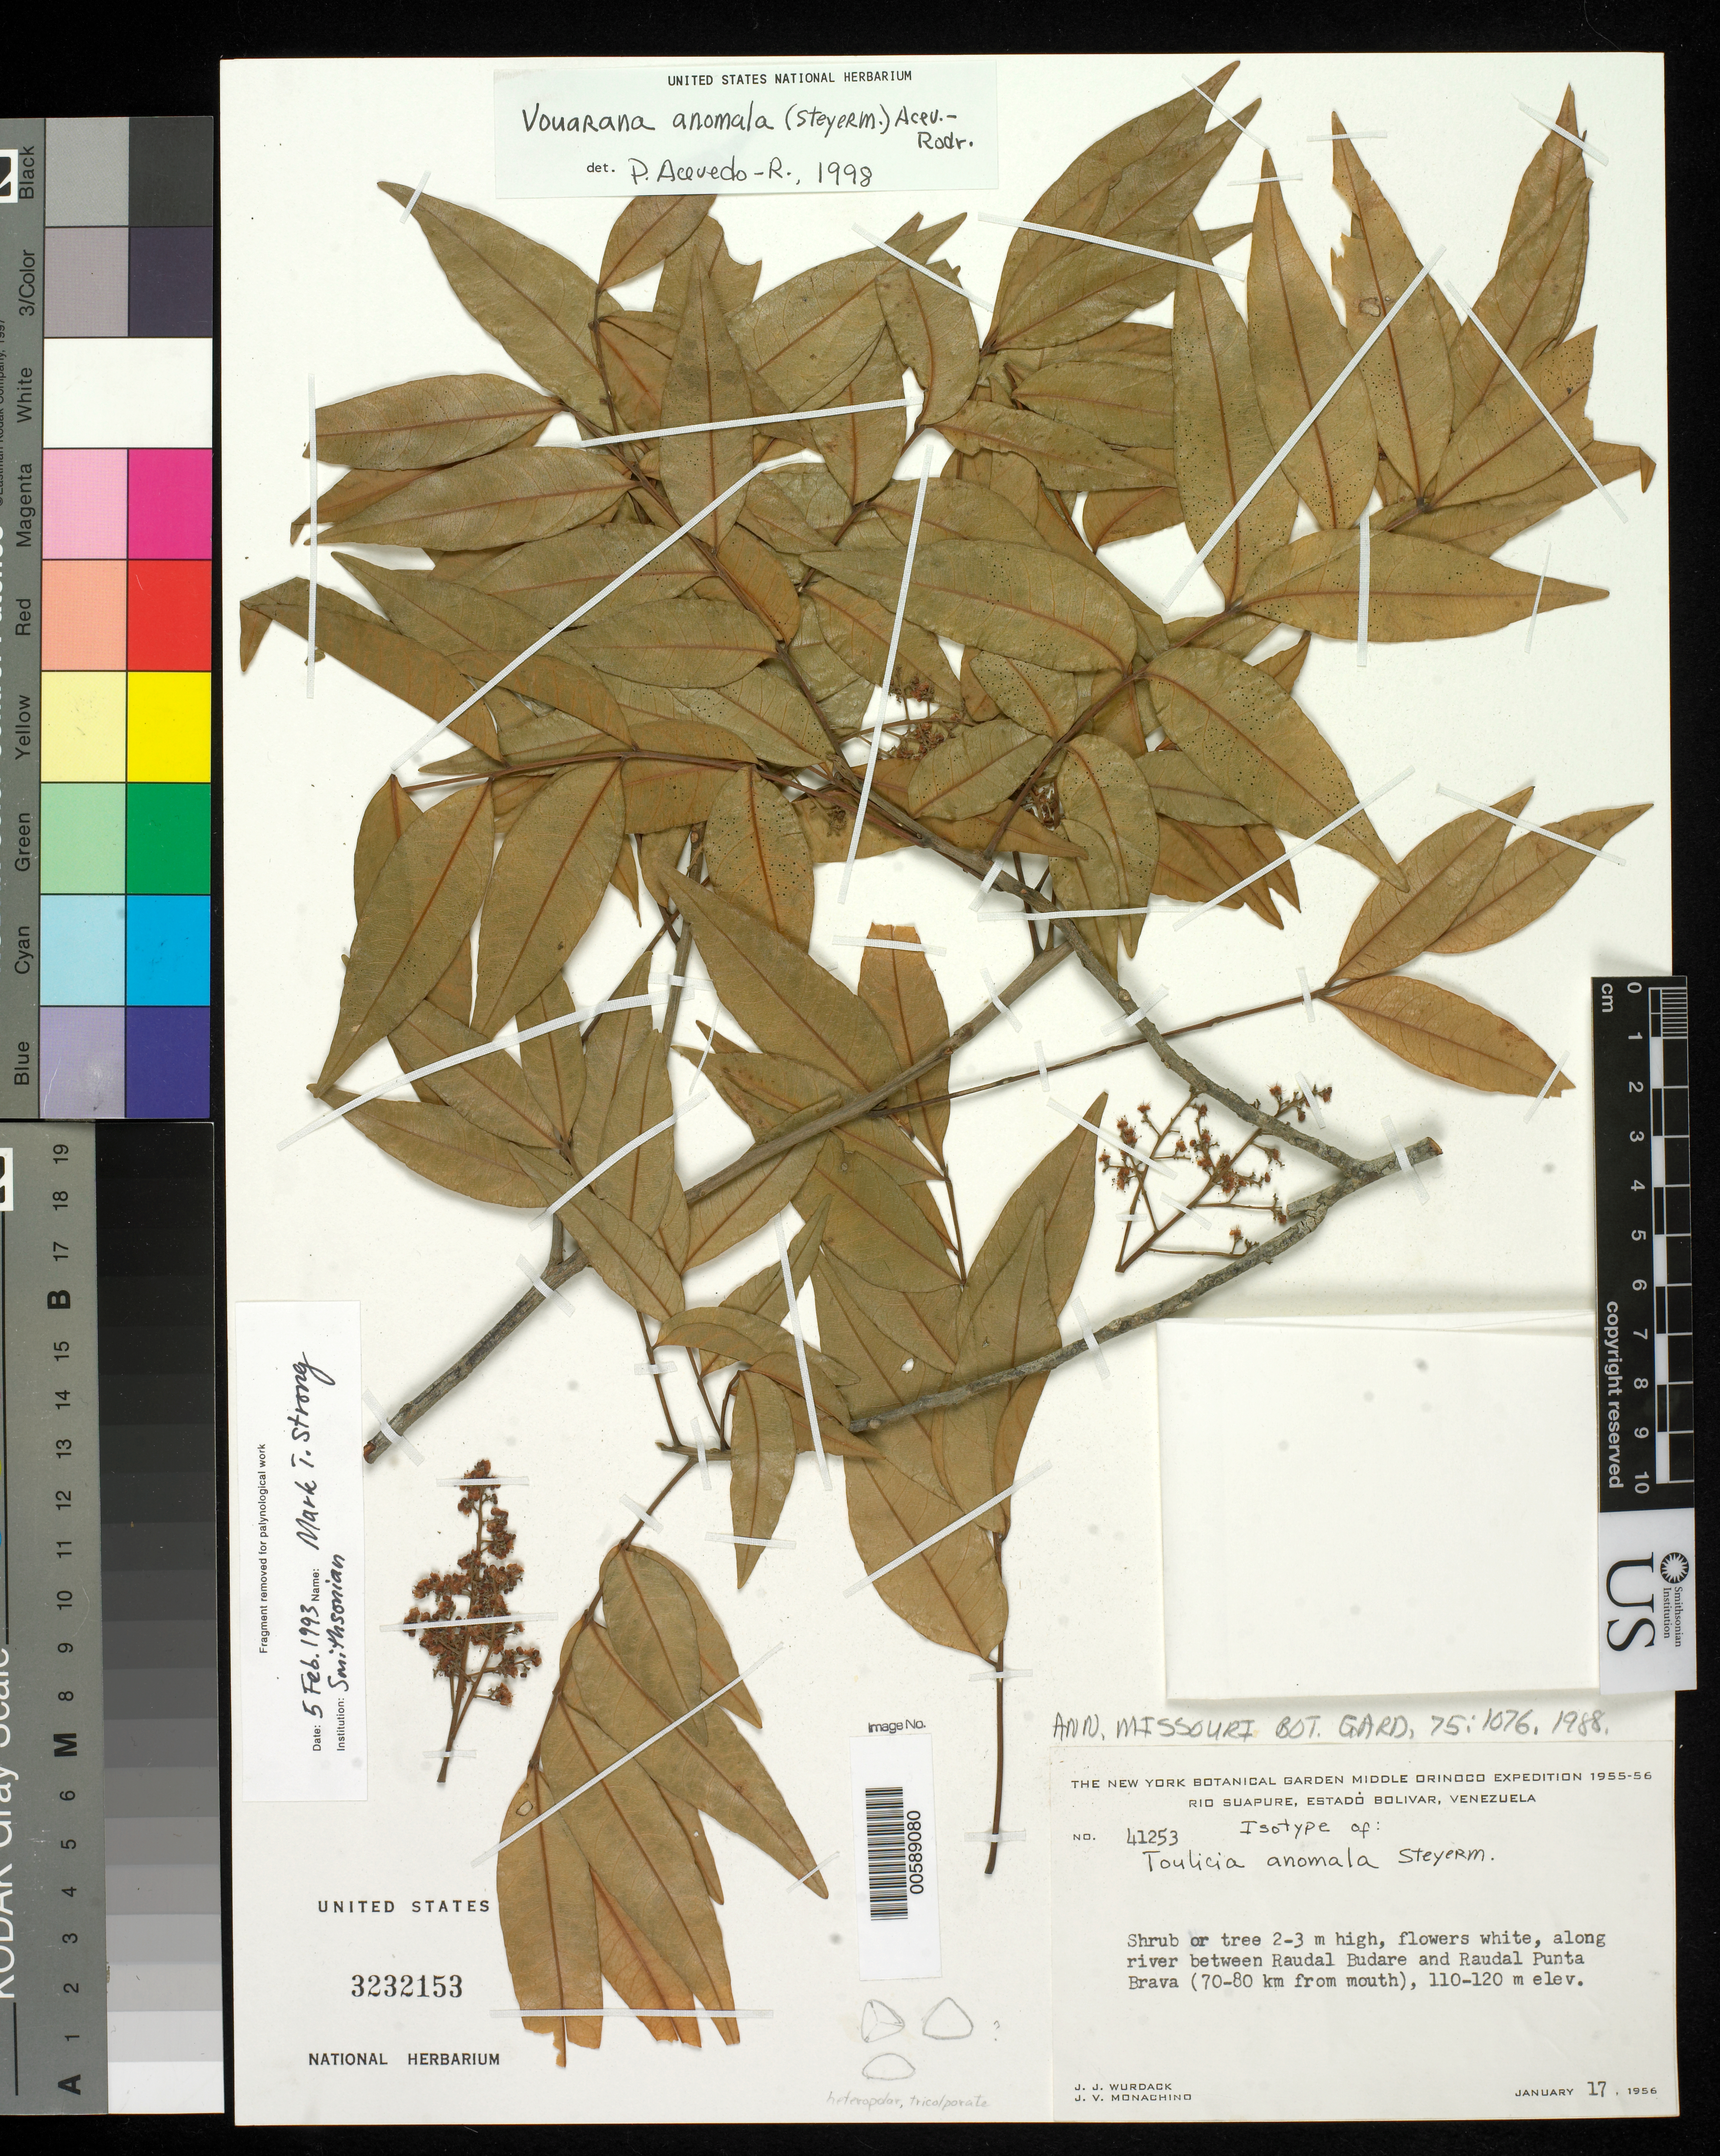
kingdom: Plantae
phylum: Tracheophyta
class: Magnoliopsida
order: Sapindales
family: Sapindaceae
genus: Toulicia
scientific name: Toulicia anomala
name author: Steyerm.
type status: Isotype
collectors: J. J. Wurdack & J. V. Monachino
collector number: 41253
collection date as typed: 17 Jan 1956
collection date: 1956-01-17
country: Venezuela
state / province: Bolivar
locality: Rio Suapure, along river between Raudal Budare & Raudal Punta Brava (70-80 km from mouth).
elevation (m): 110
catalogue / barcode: US 3232153